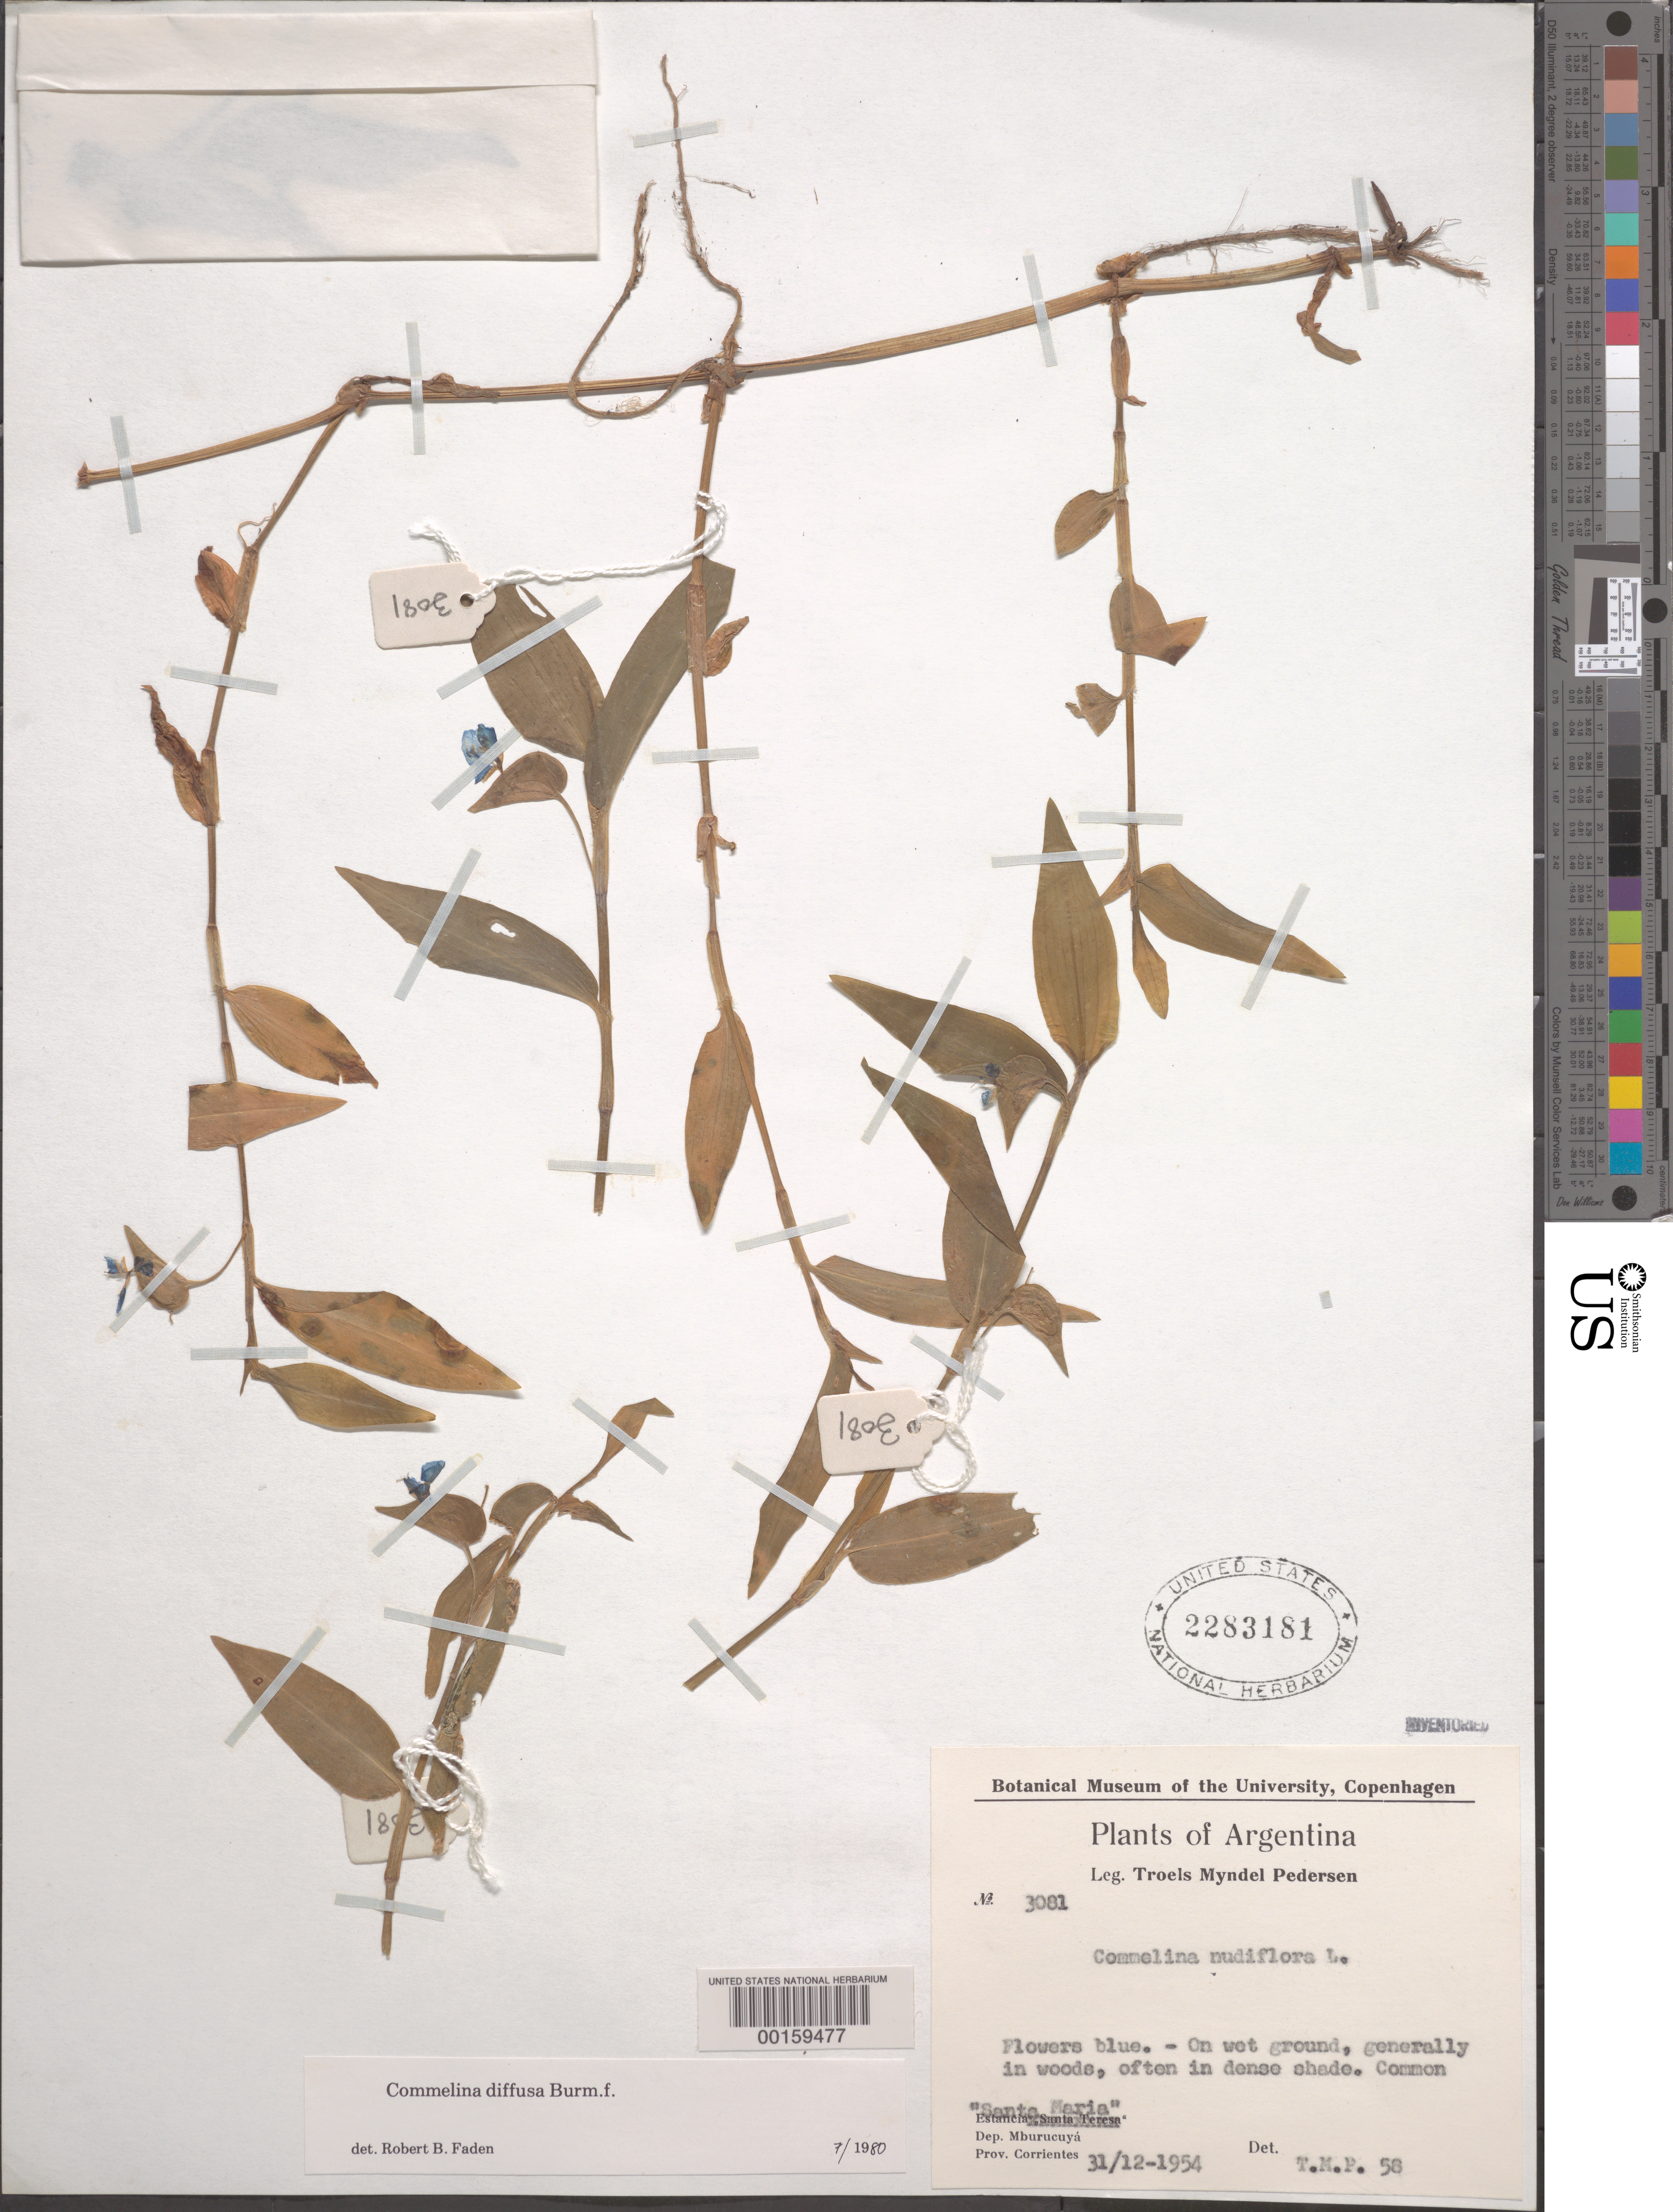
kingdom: Plantae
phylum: Tracheophyta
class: Liliopsida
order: Commelinales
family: Commelinaceae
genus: Commelina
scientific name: Commelina diffusa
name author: Burm. f.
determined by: Faden, Robert B., (US), Smithsonian Institution - National Museum of Natural History (UNITED STATES)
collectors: T. M. Pedersen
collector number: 3081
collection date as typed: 31 Dec 1954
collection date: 1954-12-31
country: Argentina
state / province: Corrientes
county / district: Mburucuyá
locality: Santa Maria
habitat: Wet soil, woods in dense shade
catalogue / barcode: US 2283181